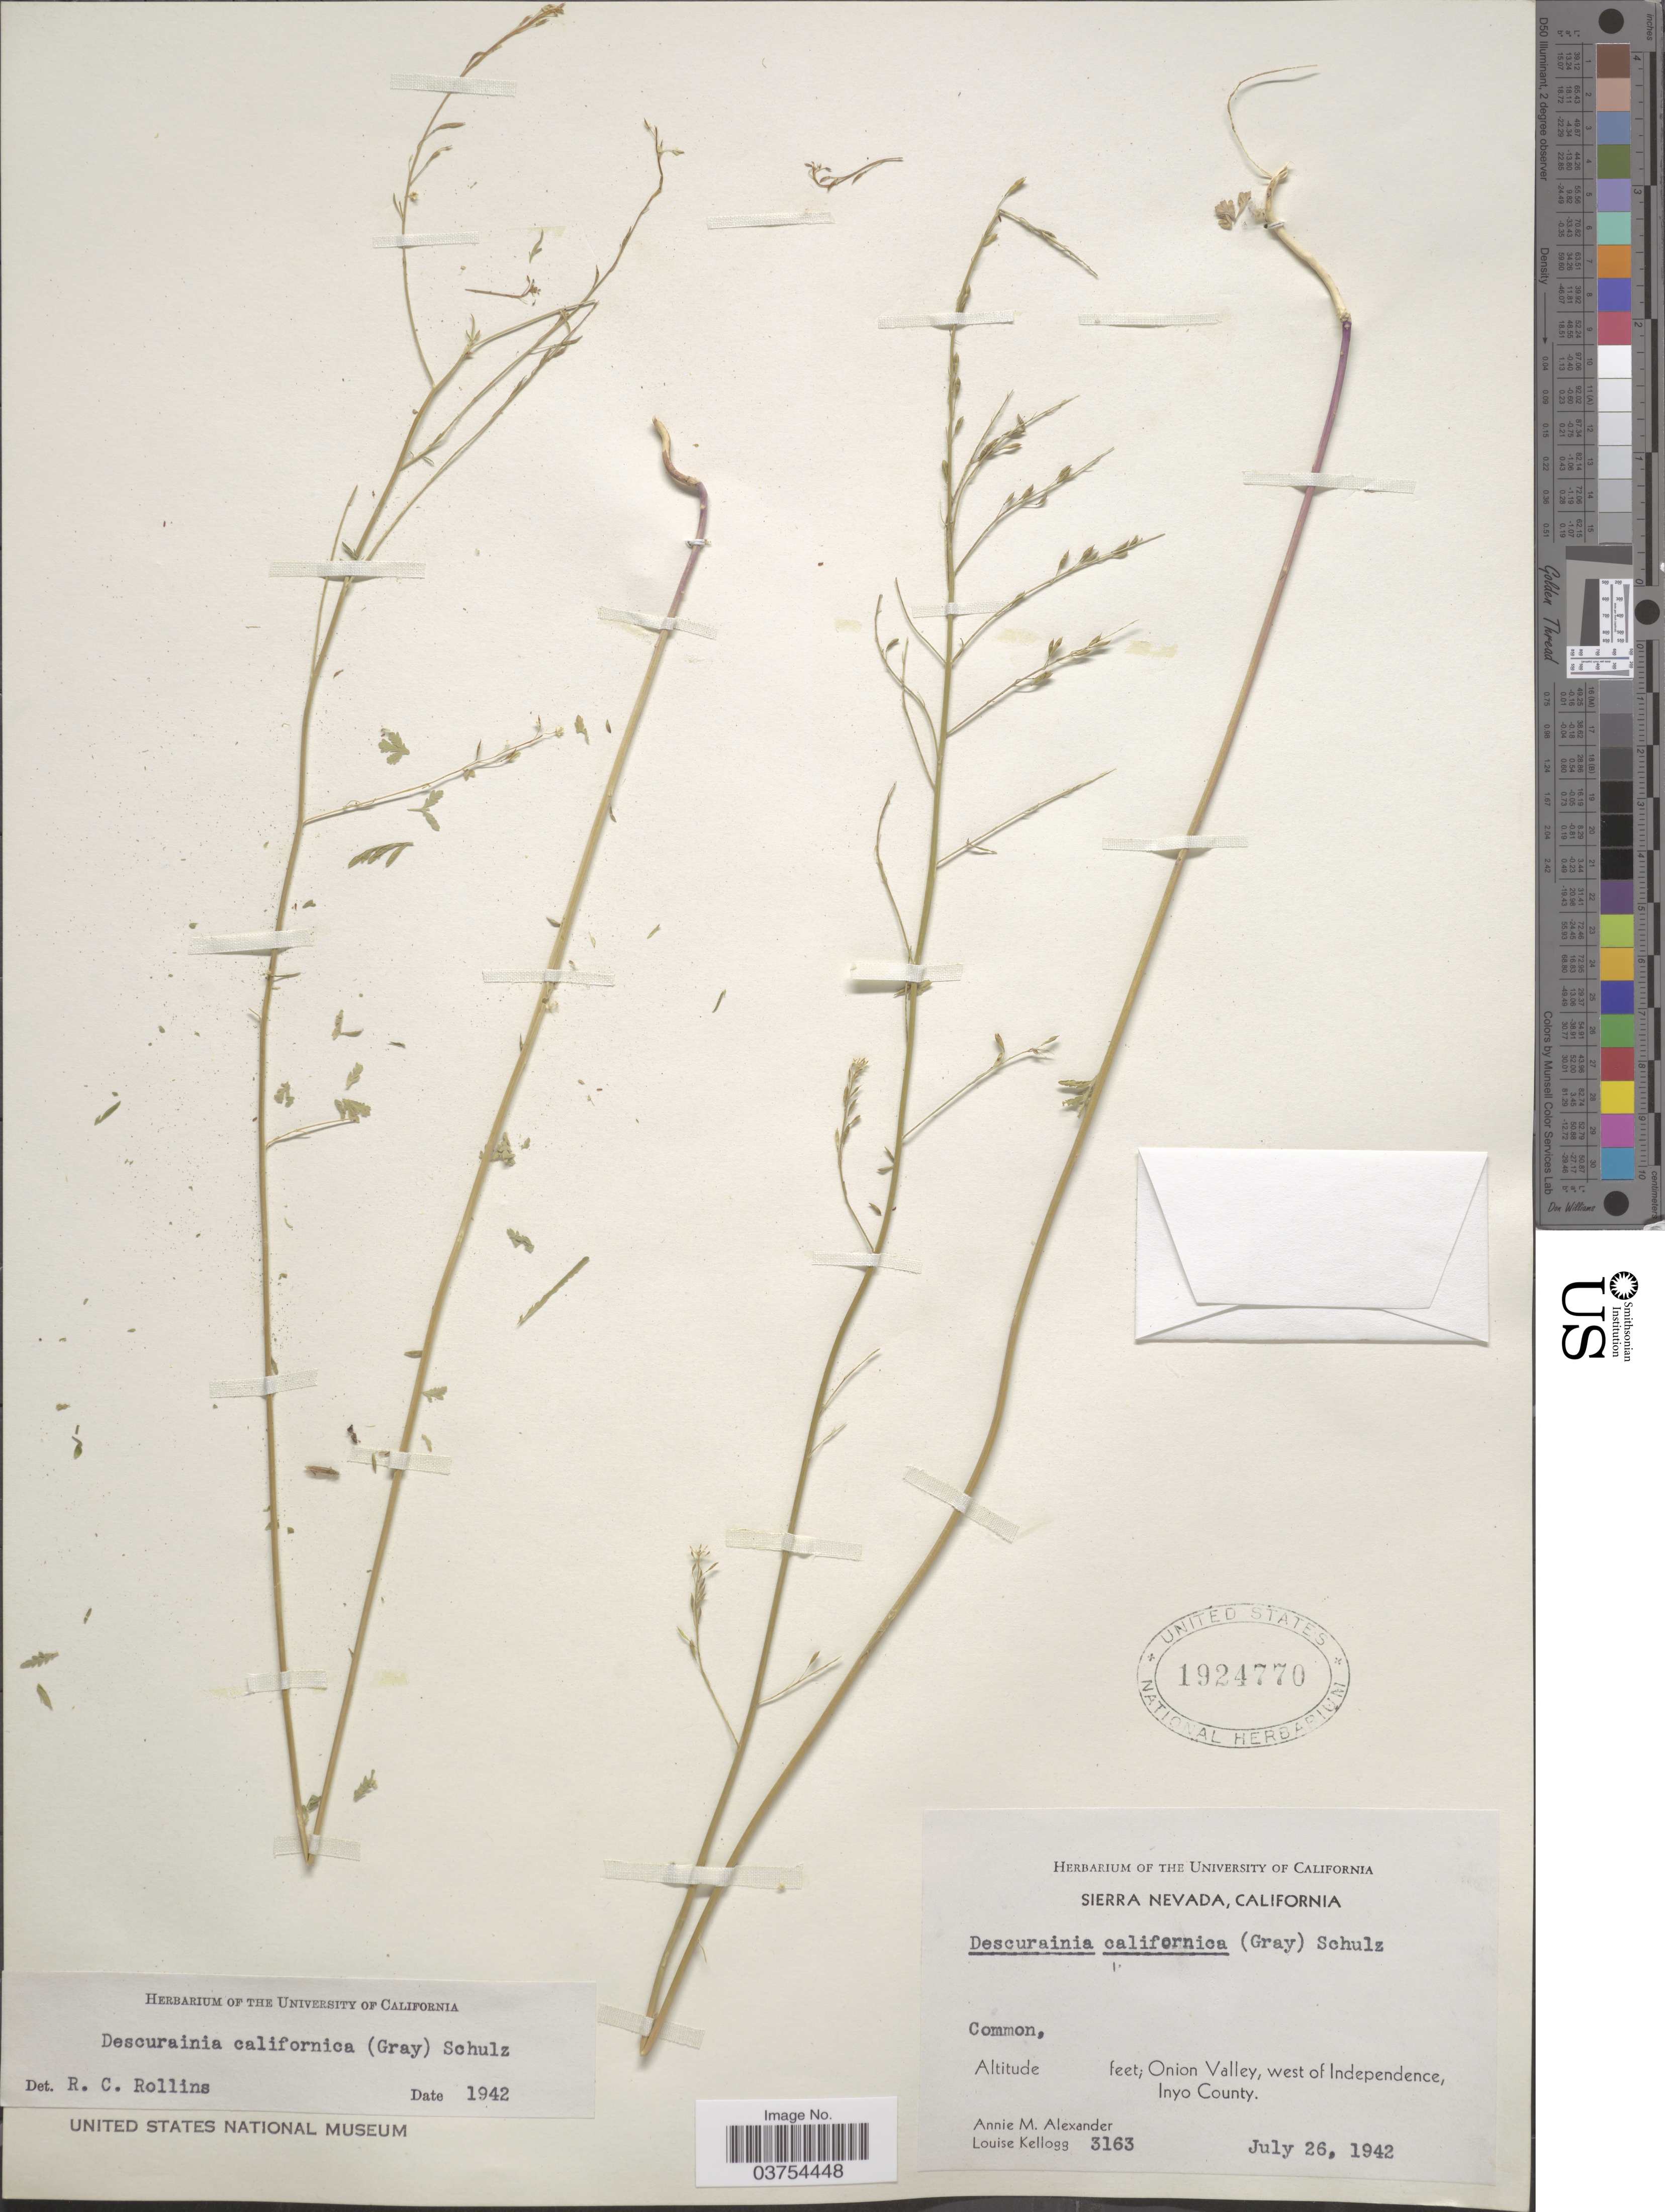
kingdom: Plantae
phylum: Tracheophyta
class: Magnoliopsida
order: Brassicales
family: Brassicaceae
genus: Descurainia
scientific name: Descurainia californica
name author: (A. Gray) O.E. Schulz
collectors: A. M. Alexander & L. Kellogg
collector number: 3163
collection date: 1942-07-26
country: United States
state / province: California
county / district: Inyo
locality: Sierra Nevada. Onion Valley, west of Independence, Inyo County.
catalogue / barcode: US 1924770